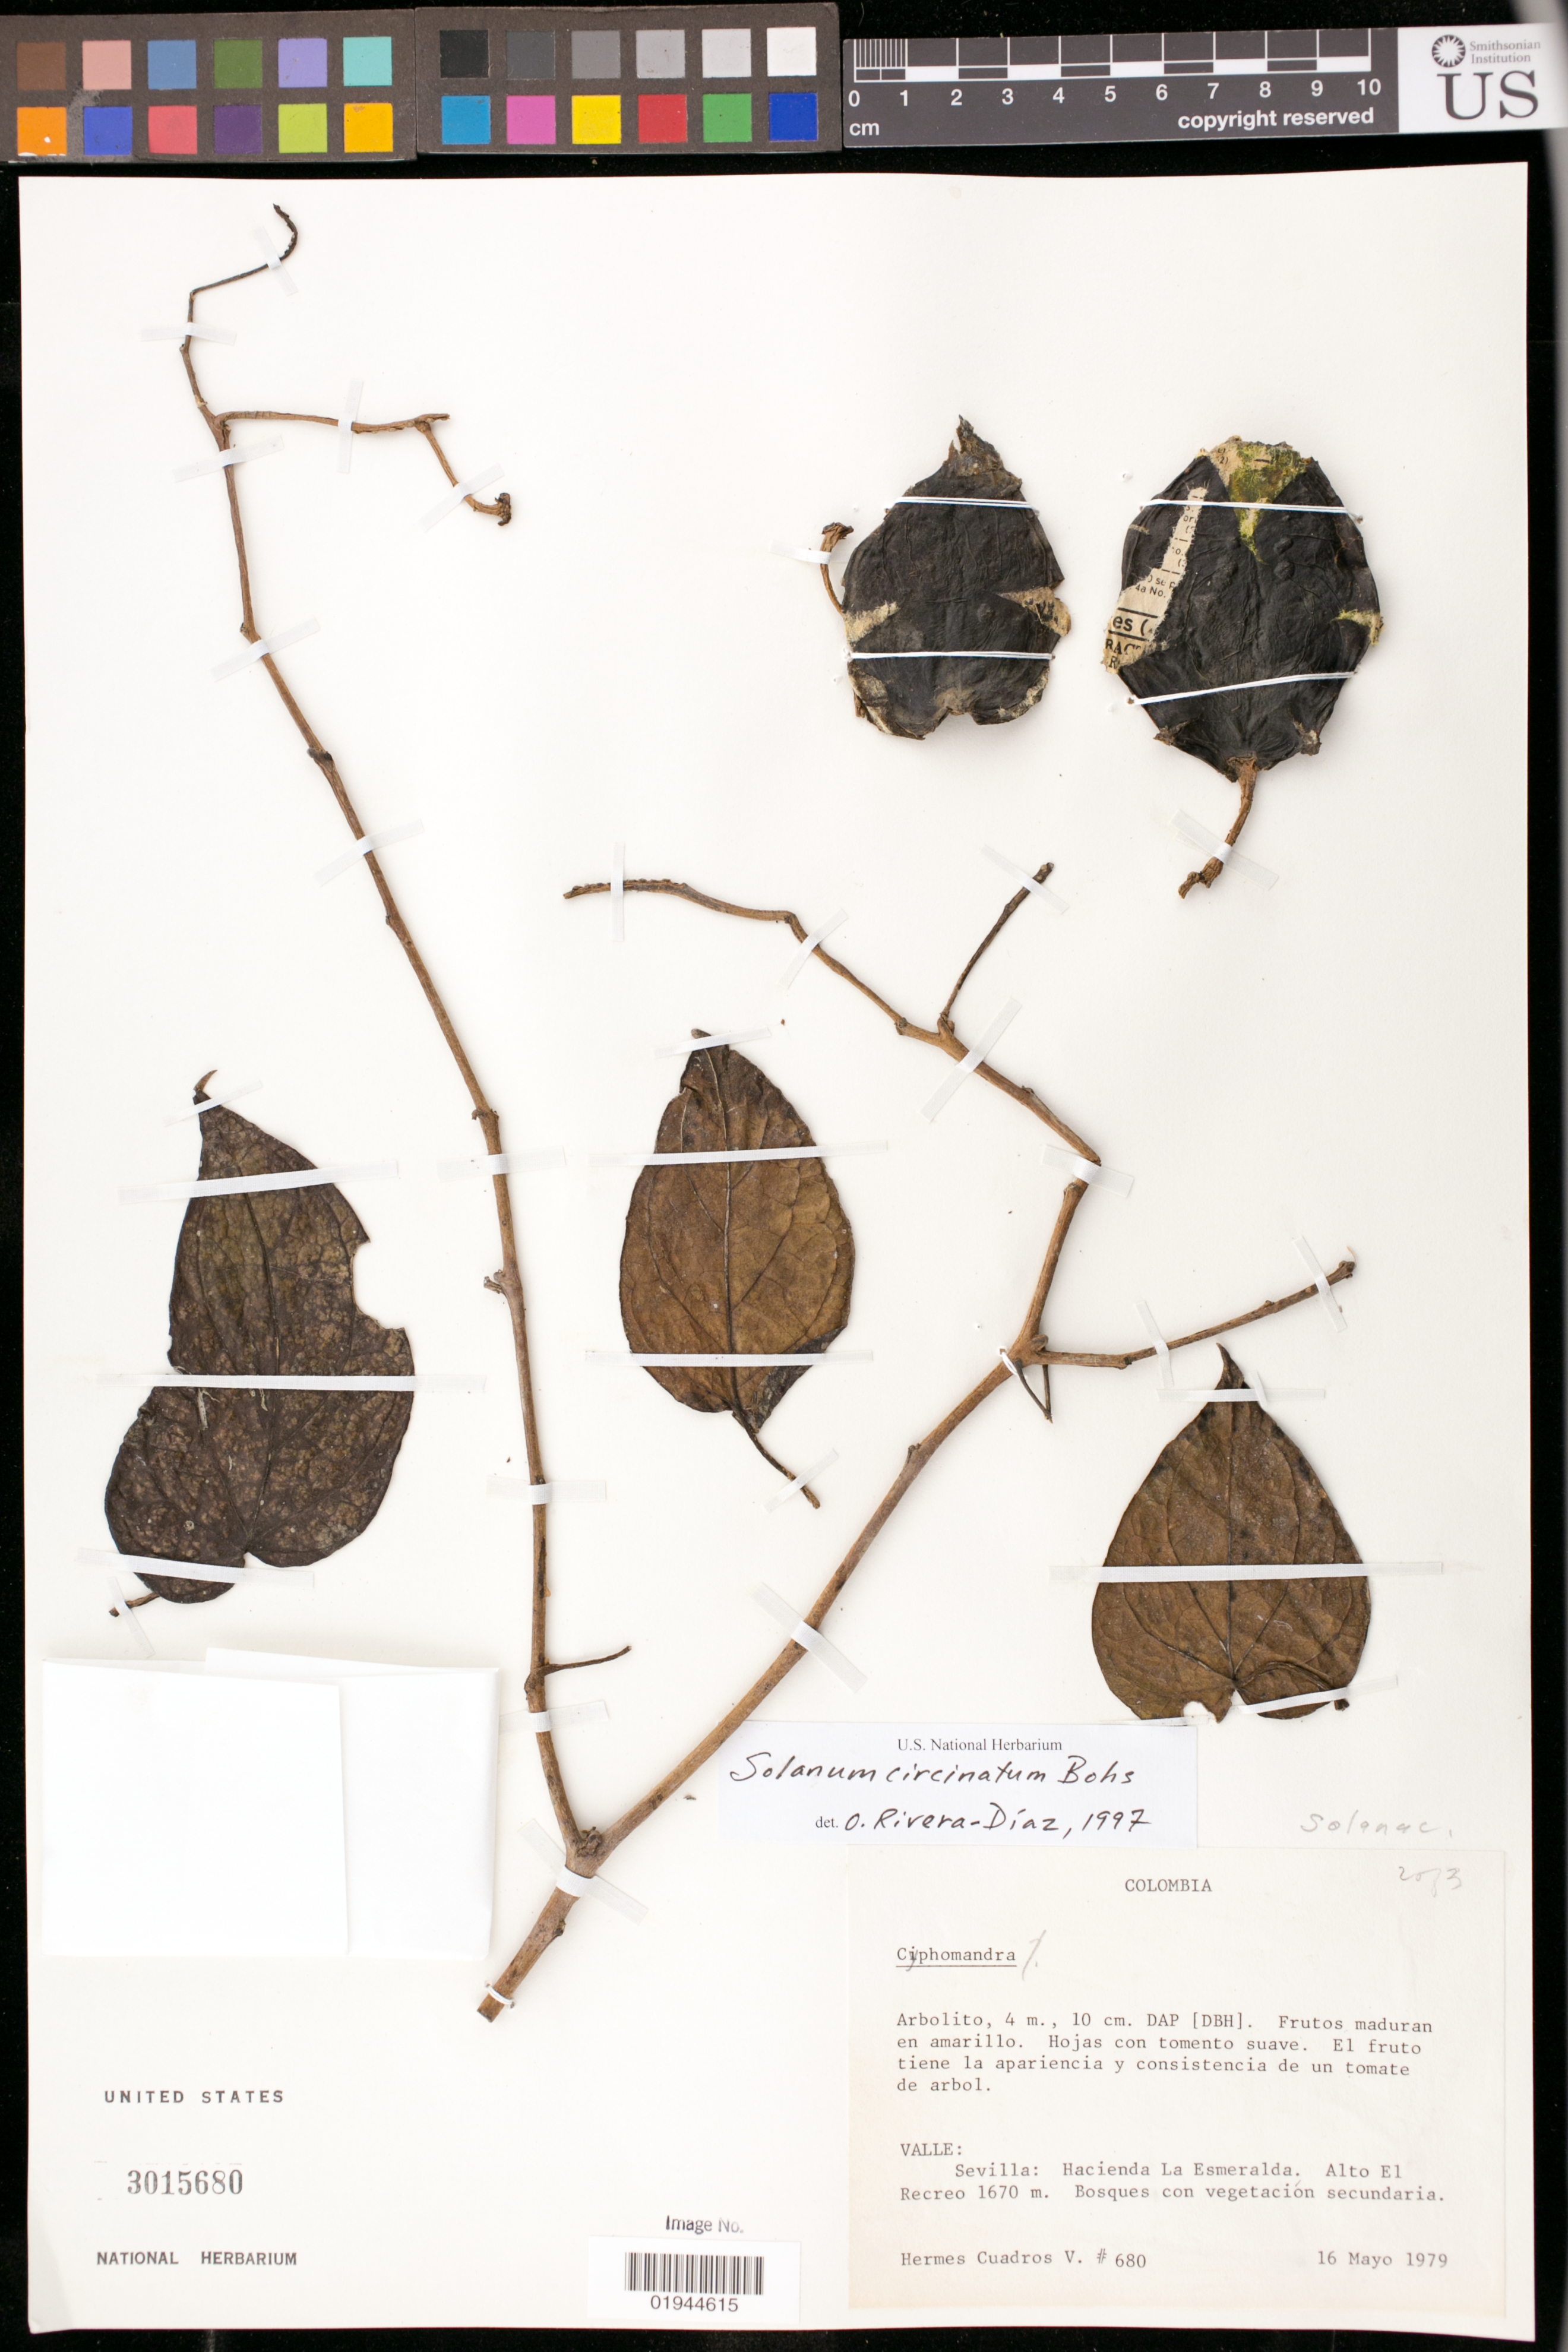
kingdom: Plantae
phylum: Tracheophyta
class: Magnoliopsida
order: Solanales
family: Solanaceae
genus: Solanum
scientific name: Solanum circinatum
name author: Bohs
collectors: H. Cuadros V.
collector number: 680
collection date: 1979-05-16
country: Colombia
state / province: Valle del Cauca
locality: Valle: Sevilla: Hacienda La Esmeralda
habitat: bosques con vegetacion secundaria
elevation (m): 1670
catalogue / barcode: US 3015680